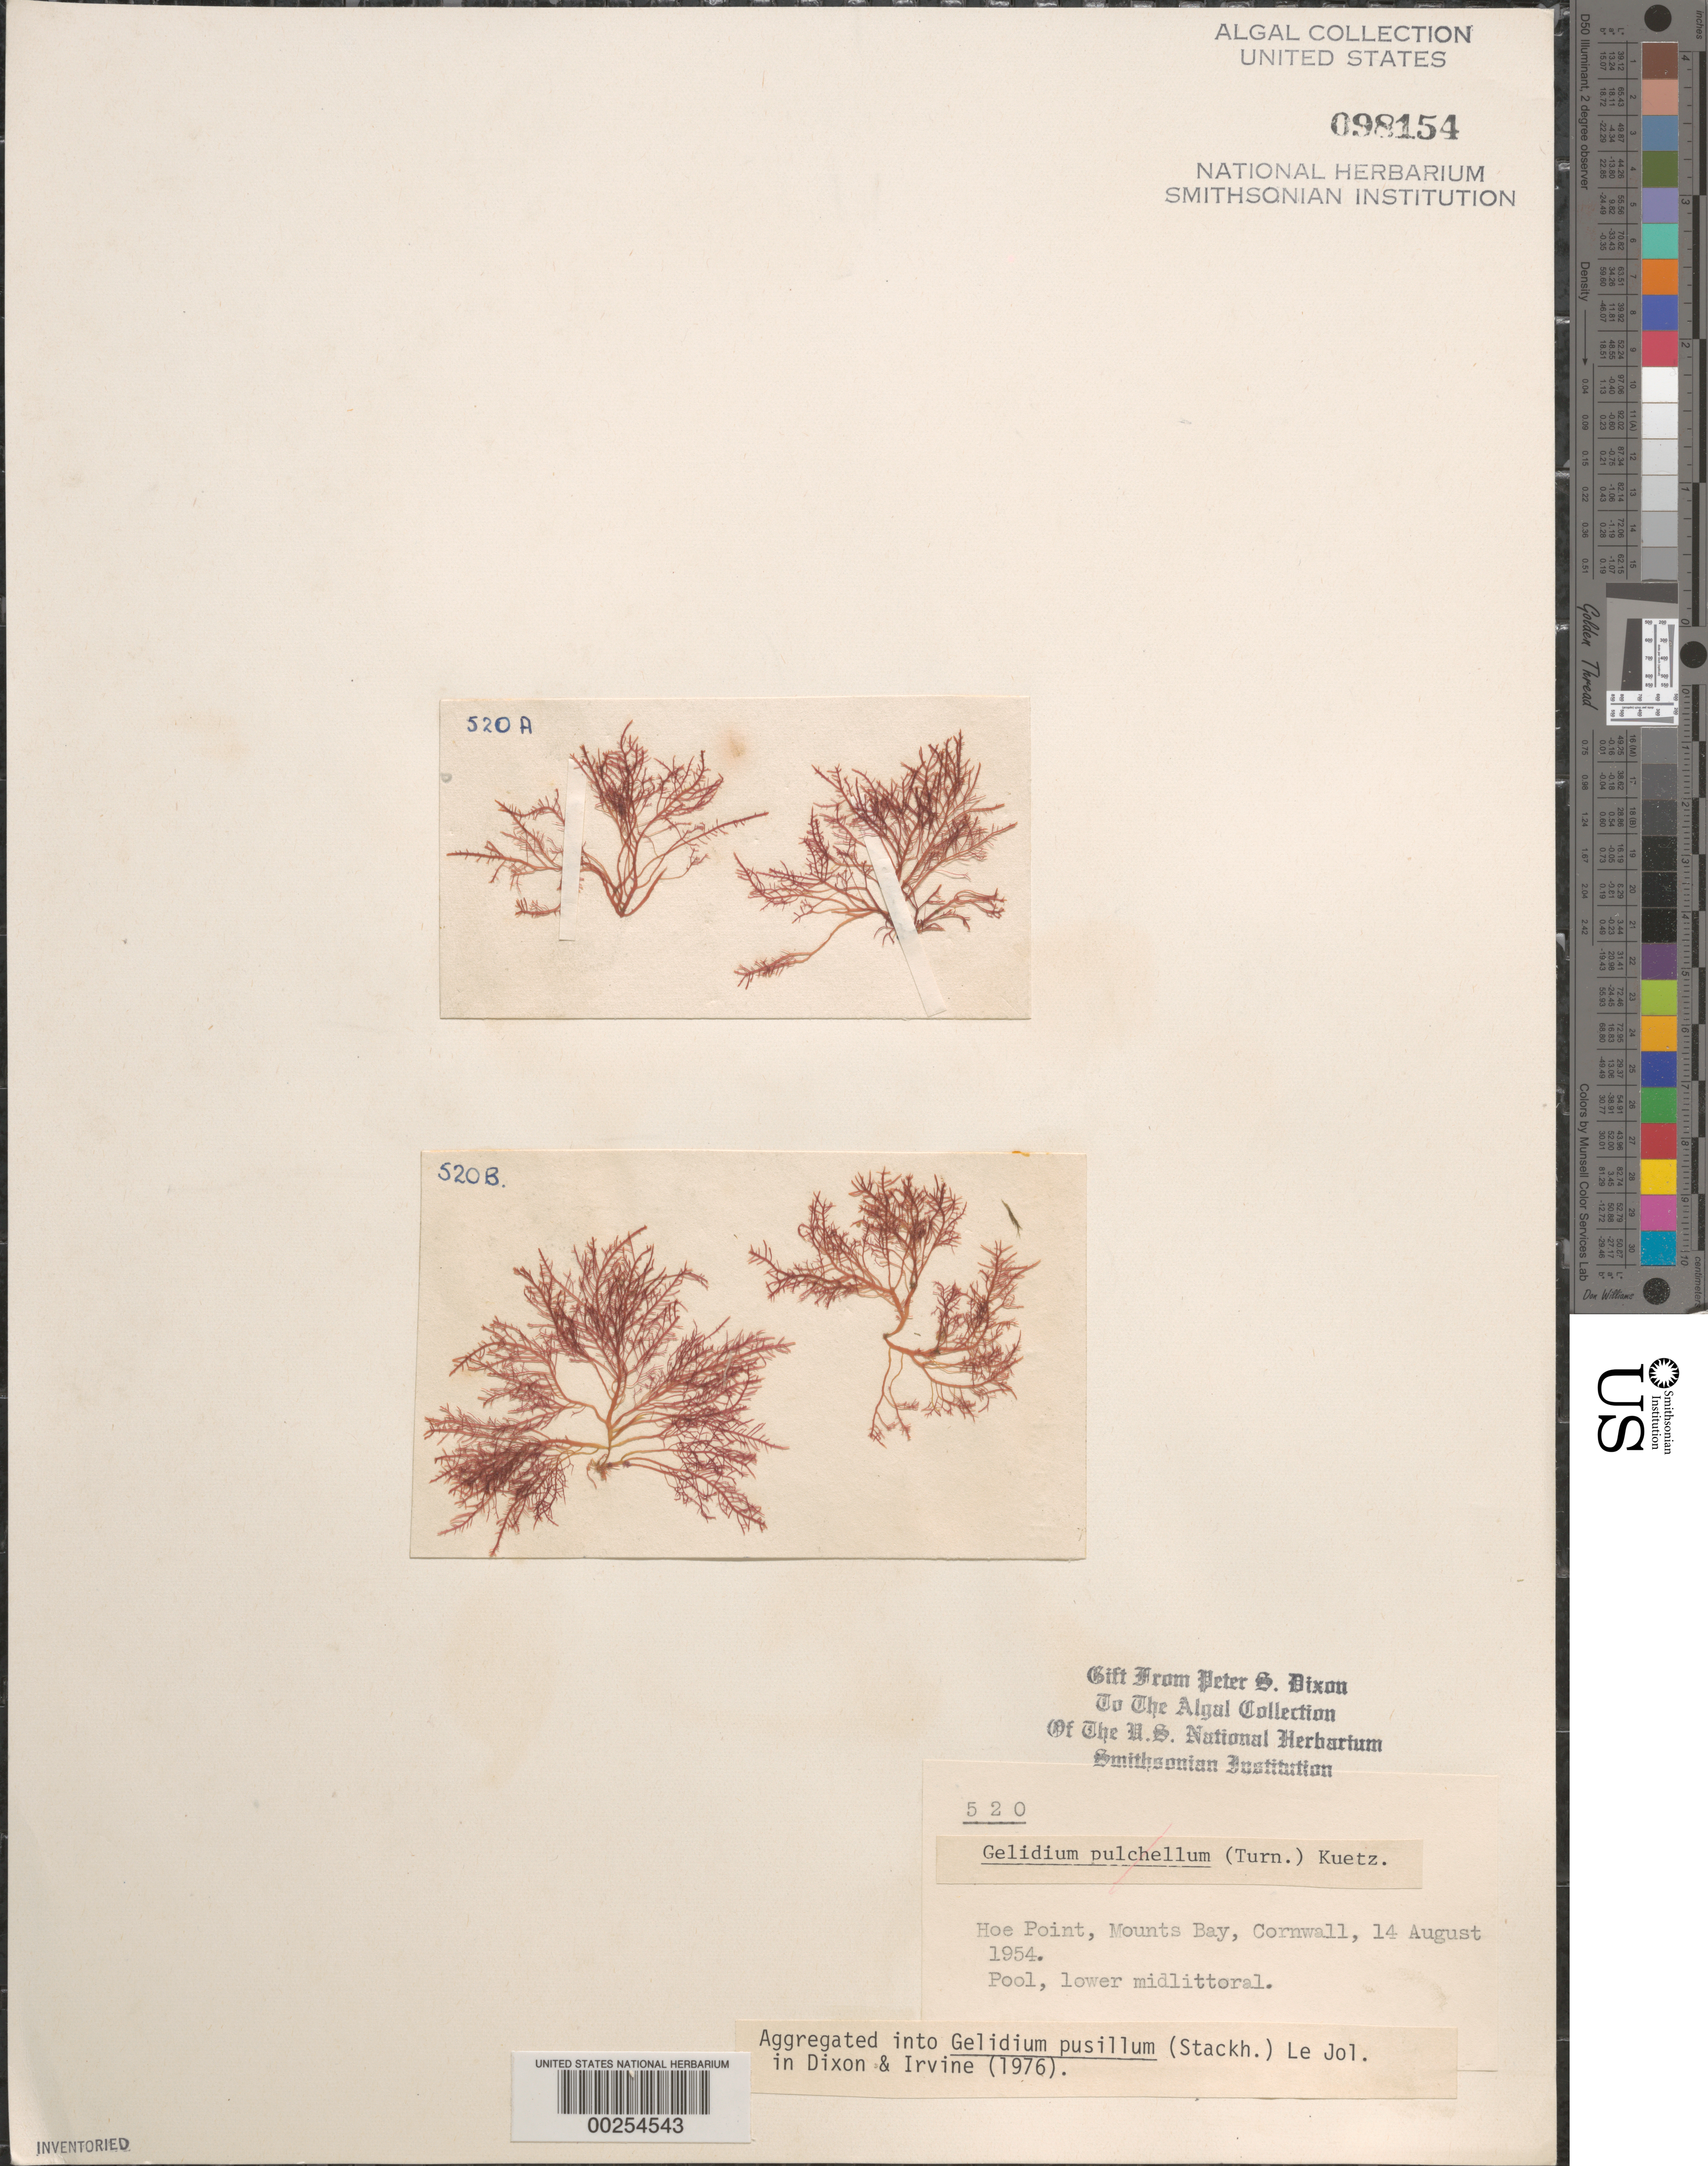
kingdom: Plantae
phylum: Rhodophyta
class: Florideophyceae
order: Gelidiales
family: Gelidiaceae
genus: Gelidium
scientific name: Gelidium pusillum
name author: (Stackh.) Le Jol.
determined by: Dixon, P. S.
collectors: P. S. Dixon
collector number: PSD 520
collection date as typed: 14 Aug 1954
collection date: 1954-08-14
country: United Kingdom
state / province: England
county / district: Cornwall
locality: Hoe Point, Mounts Bay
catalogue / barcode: US 98154